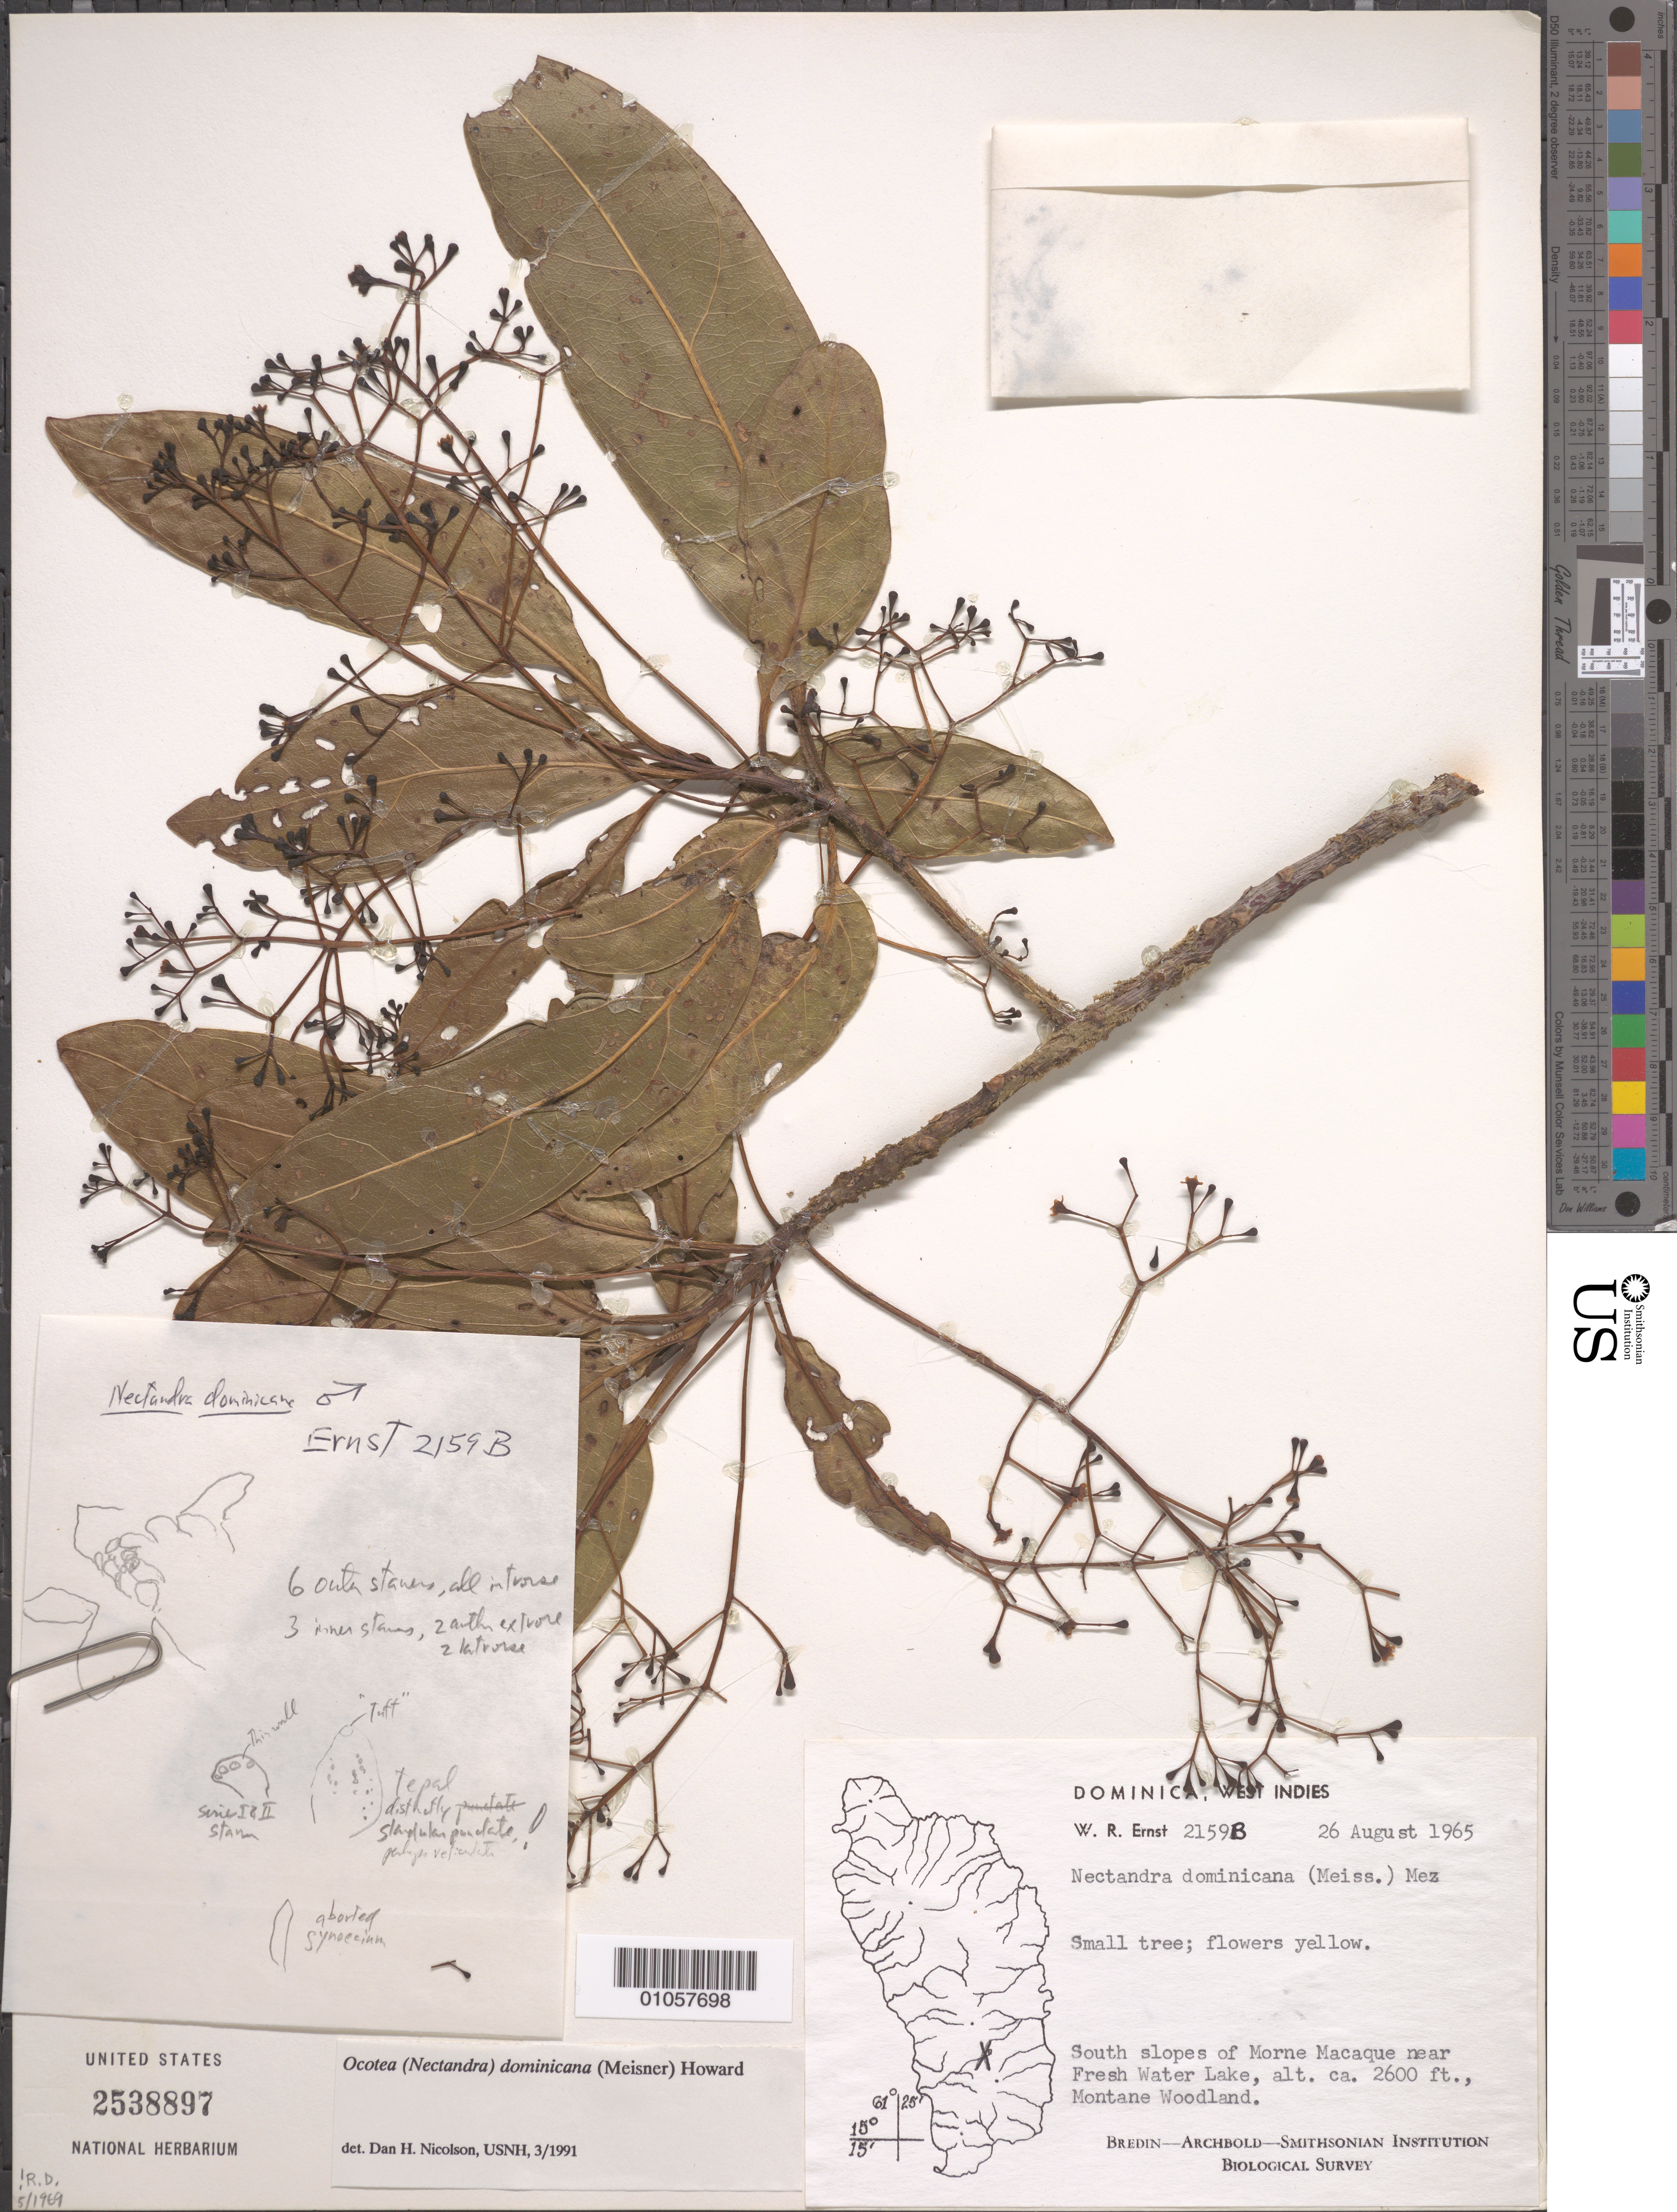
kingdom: Plantae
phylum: Tracheophyta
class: Magnoliopsida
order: Laurales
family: Lauraceae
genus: Ocotea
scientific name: Ocotea dominicana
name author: (Meisn.) R.A. Howard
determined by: Nicolson, Dan H.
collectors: W. R. Ernst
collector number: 2159B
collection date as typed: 26 Aug 1965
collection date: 1965-08-26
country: Dominica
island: Dominica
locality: Morne Macaque, south slope, near Fresh Water lake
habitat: Montane woodland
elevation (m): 792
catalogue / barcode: US 2538897